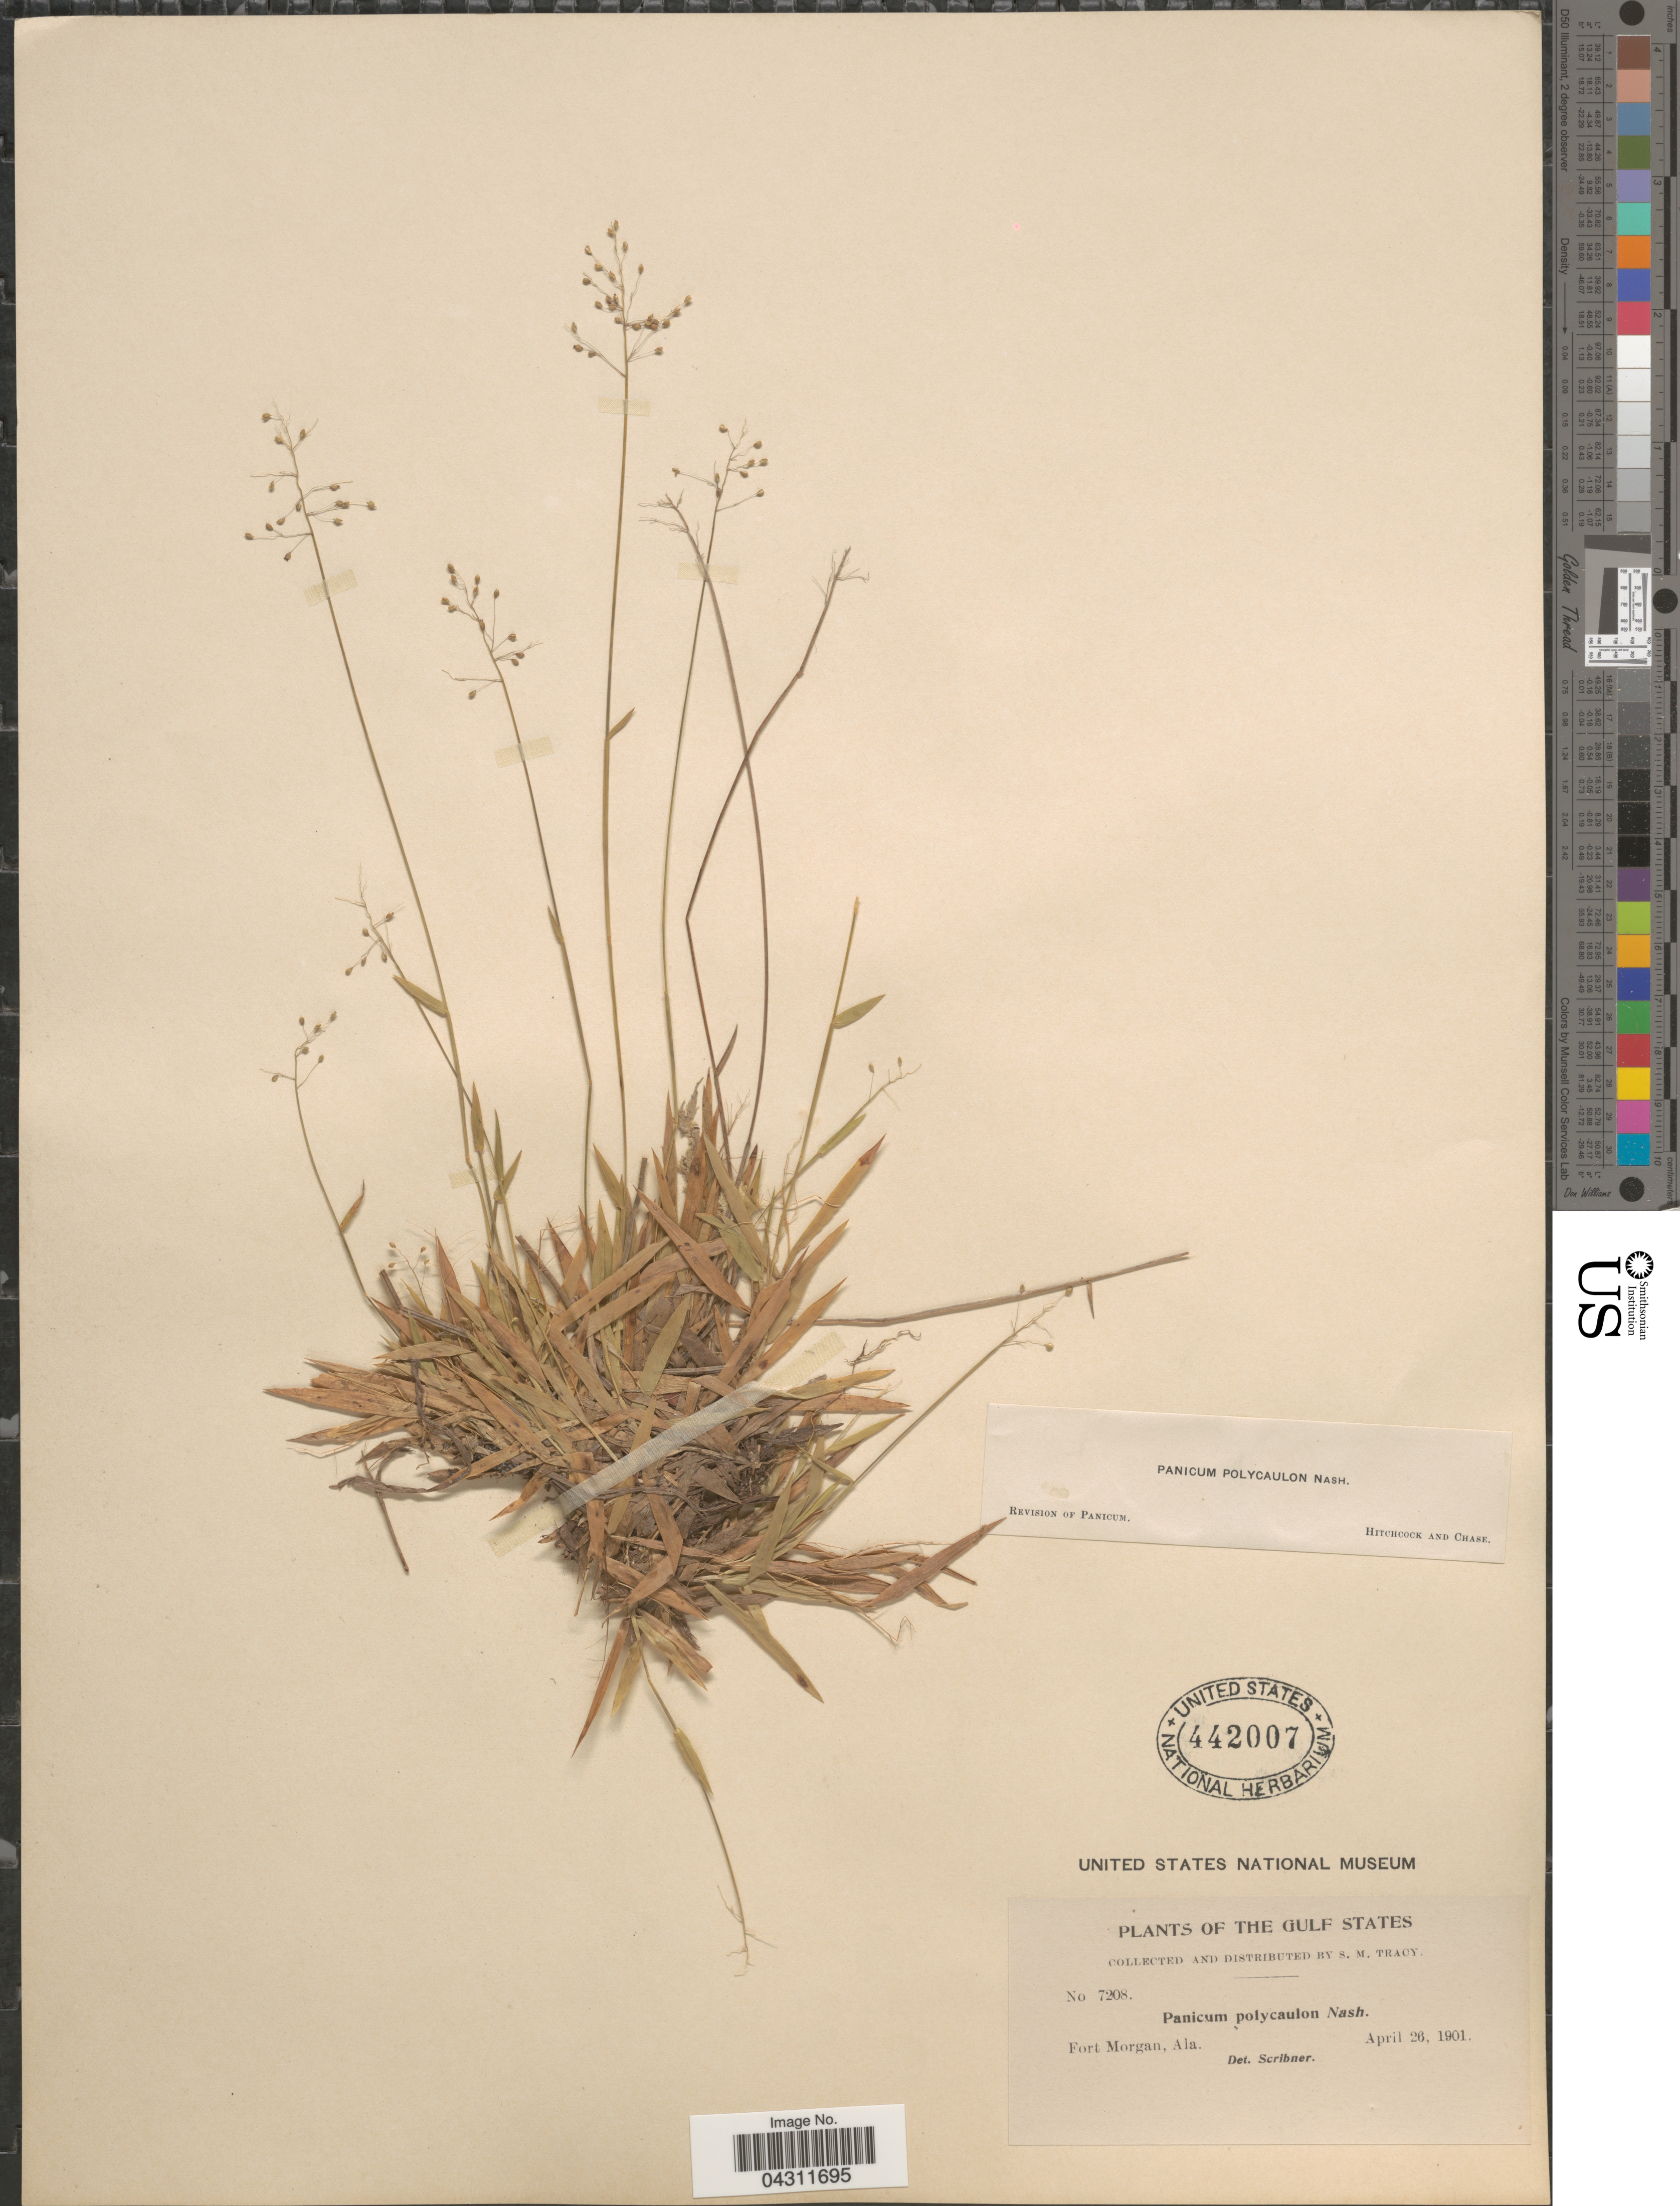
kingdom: Plantae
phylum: Tracheophyta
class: Liliopsida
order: Poales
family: Poaceae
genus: Dichanthelium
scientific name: Dichanthelium strigosum var. glabrescens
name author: (Griseb.) Freckmann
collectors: S. M. Tracy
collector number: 7208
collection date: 1901-04-26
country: United States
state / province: Alabama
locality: The Gulf States. Fort Morgan.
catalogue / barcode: US 442007